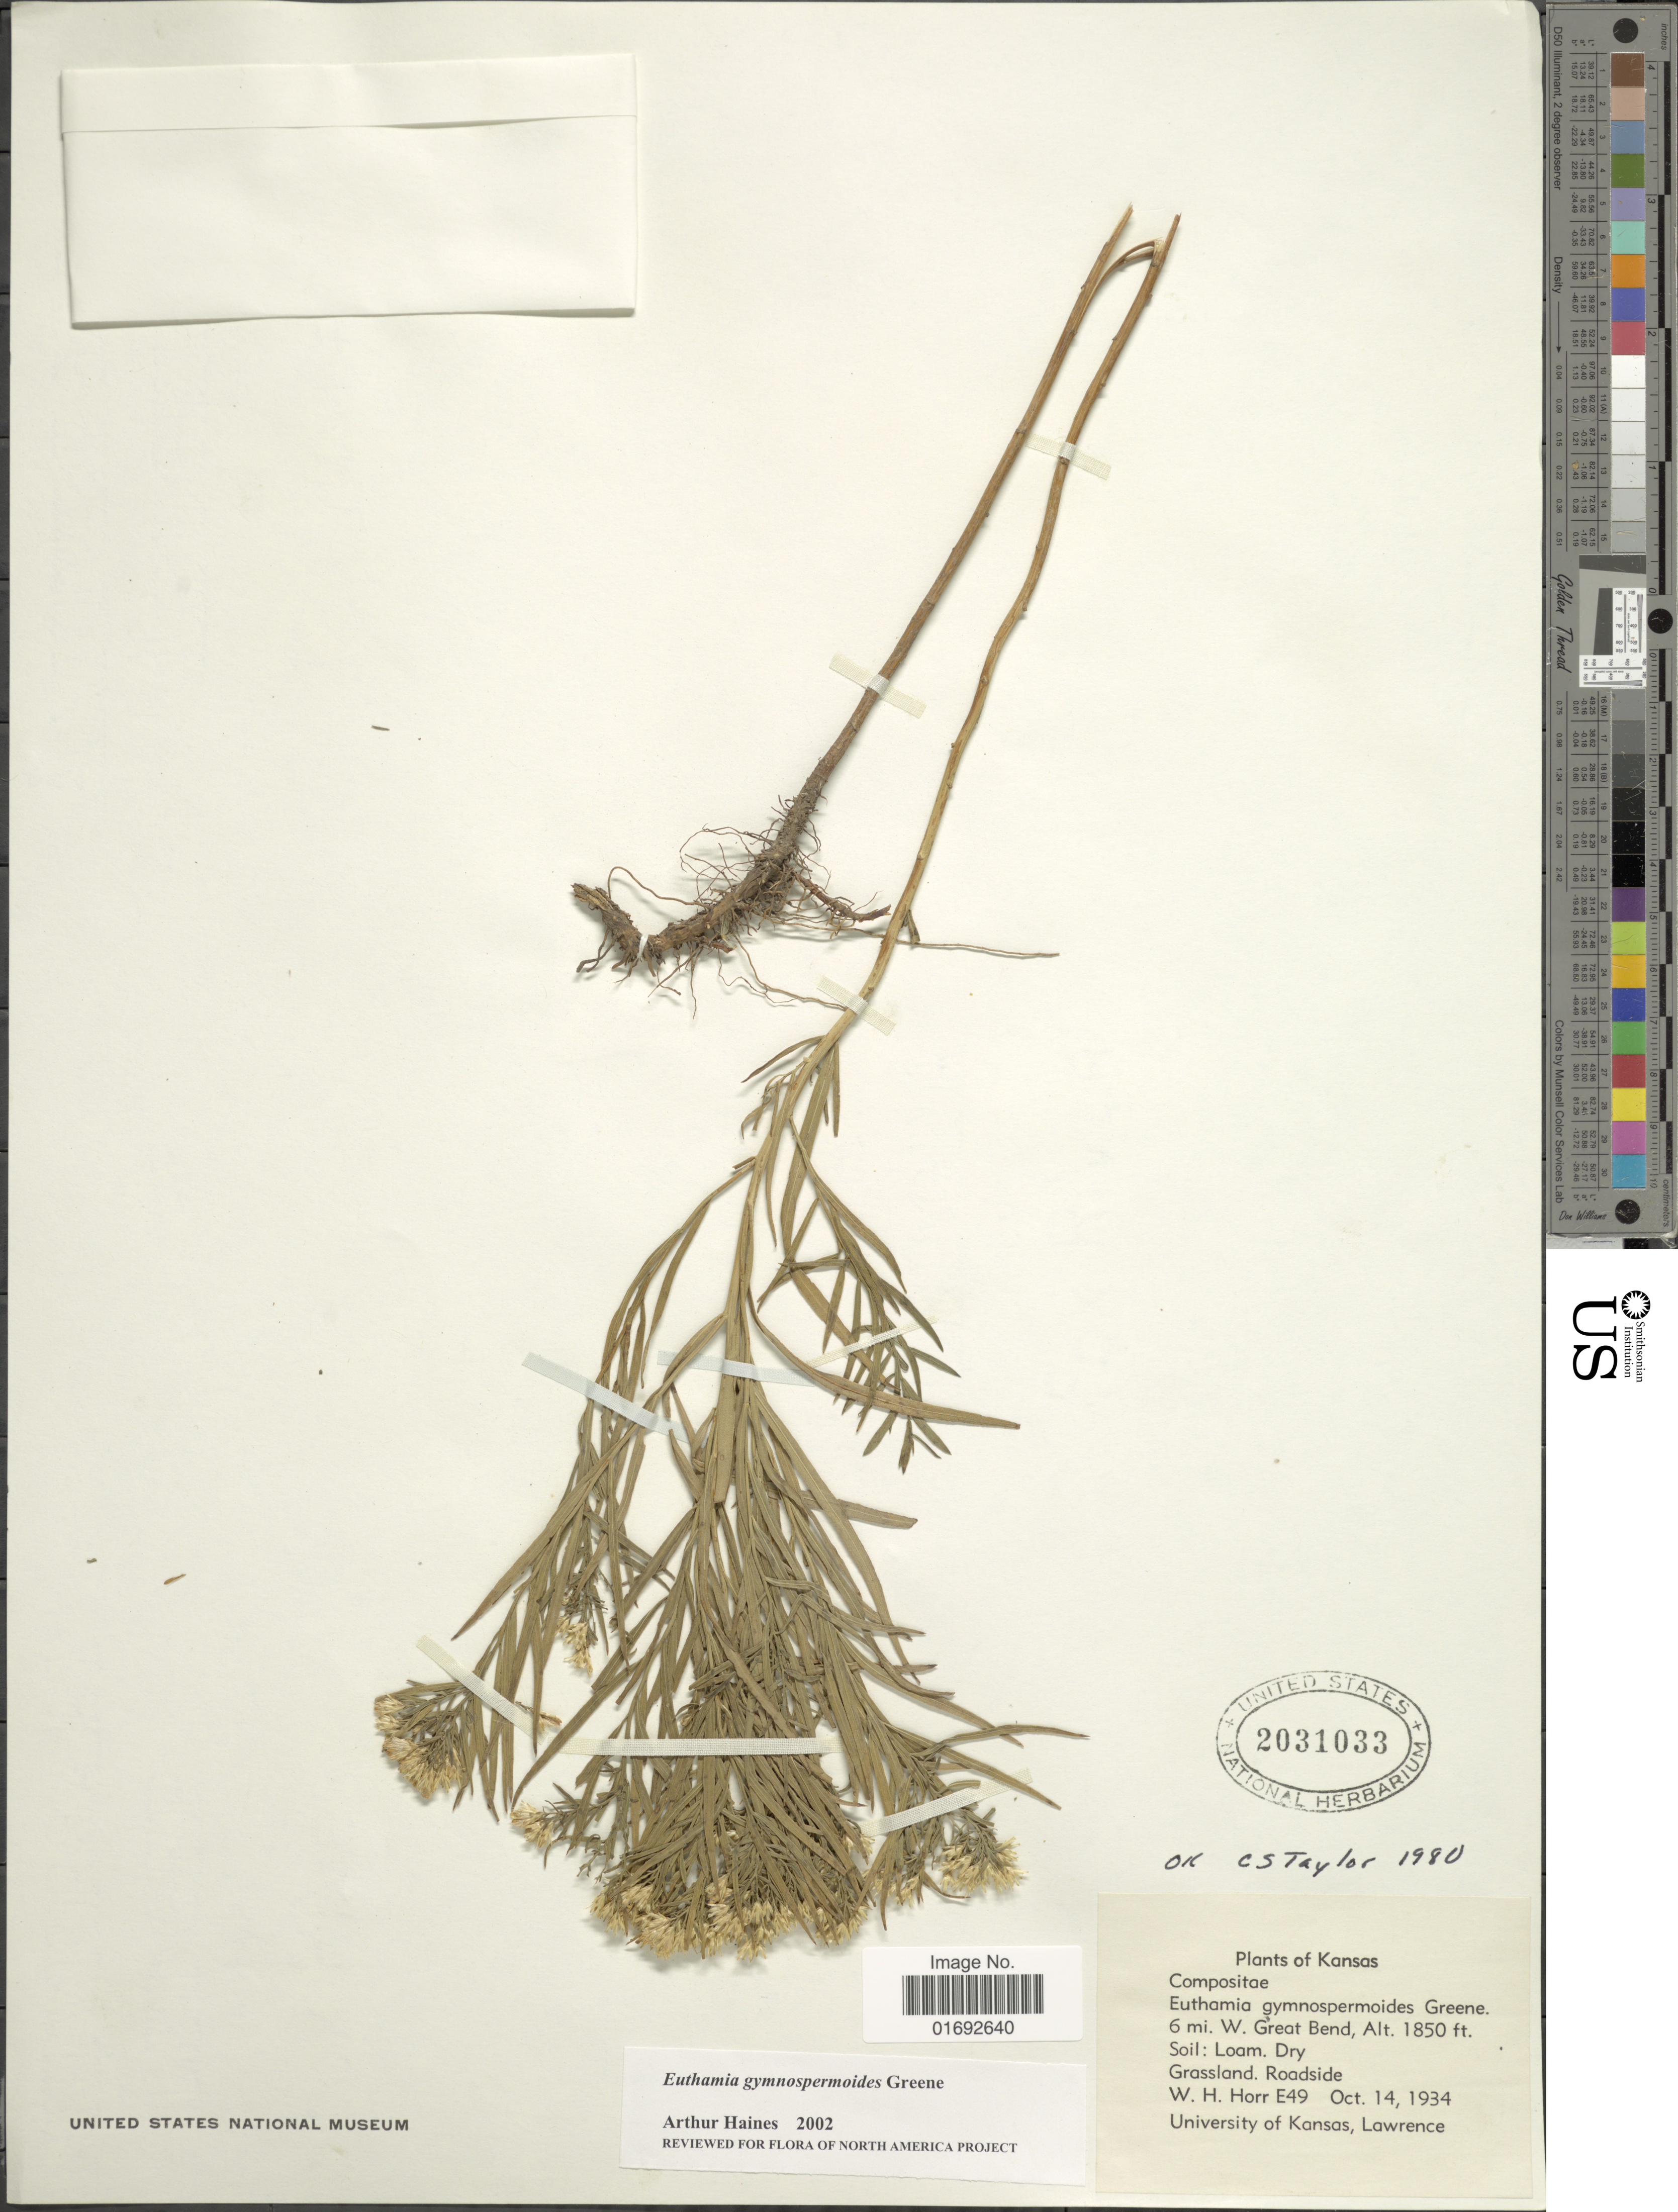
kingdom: Plantae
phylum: Tracheophyta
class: Magnoliopsida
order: Asterales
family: Asteraceae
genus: Euthamia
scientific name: Euthamia graminifolia var. major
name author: (Michx.) Moldenke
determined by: Urbatsch, Lowell E., Curator (LSU), Louisiana State University (UNITED STATES)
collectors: W. H. Horr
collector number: E49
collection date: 1934-10-14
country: United States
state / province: Kansas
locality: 6 mi. W. Great Bend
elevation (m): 564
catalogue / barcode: US 2031033